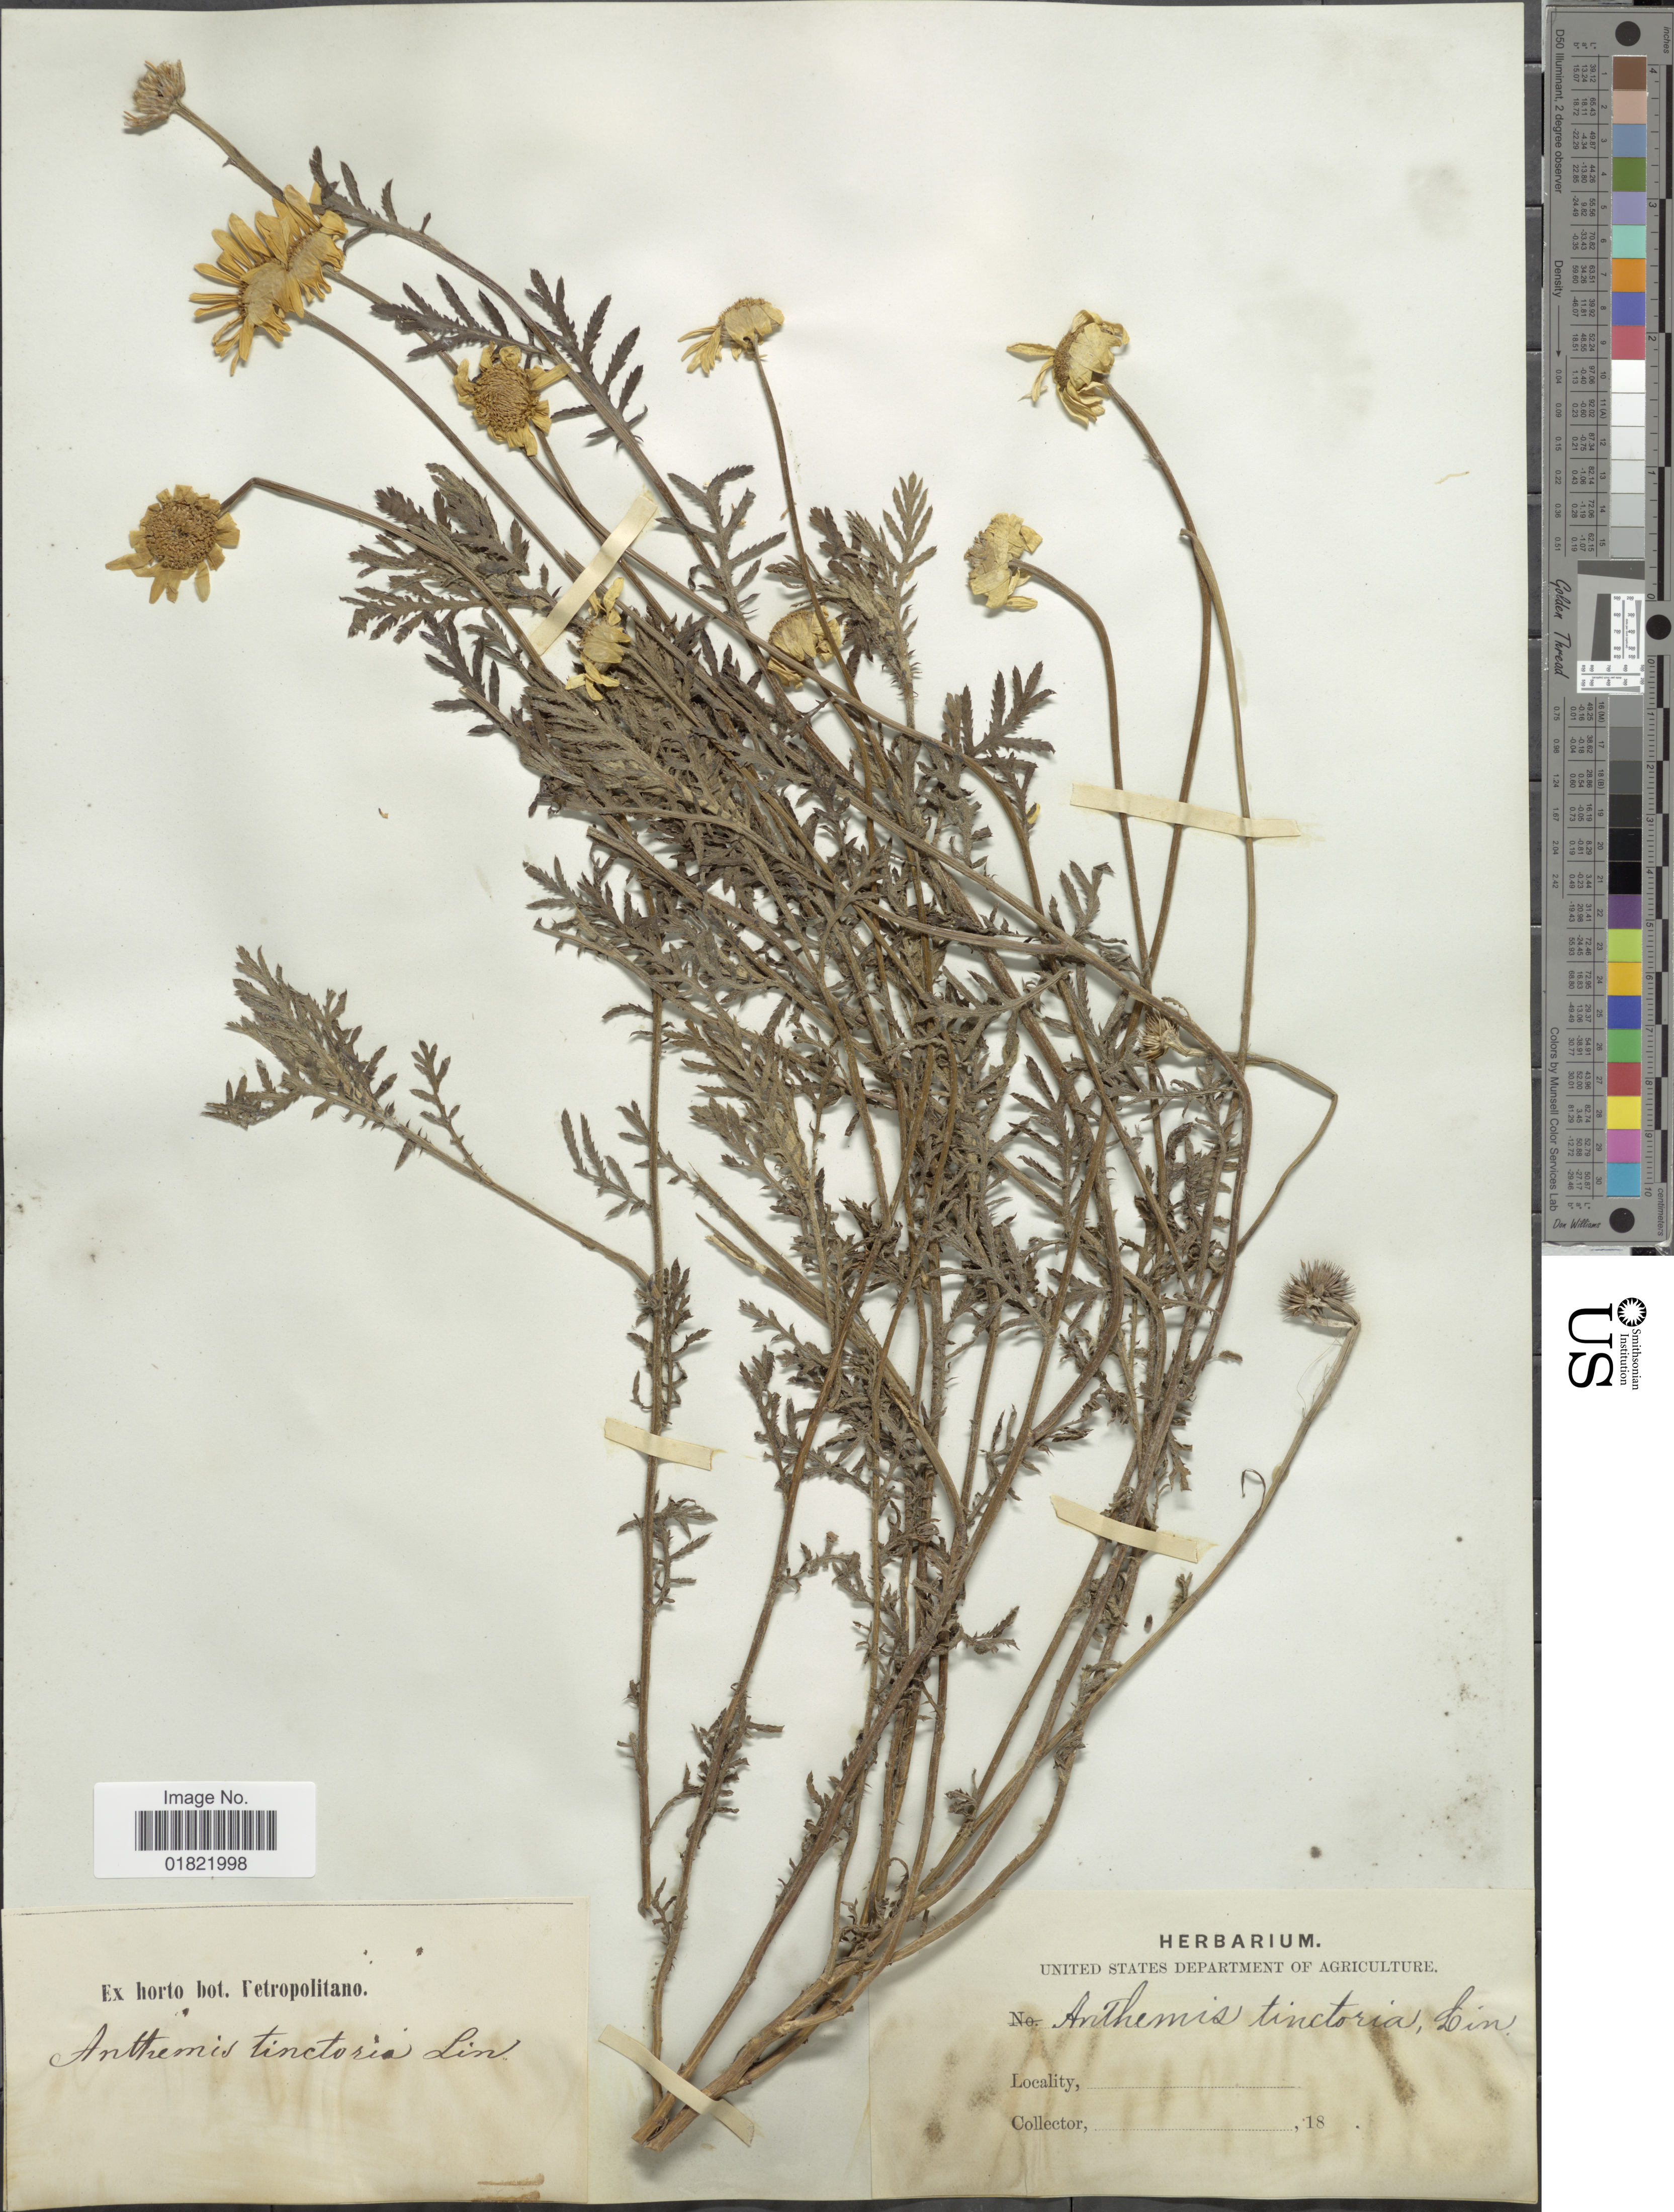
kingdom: Plantae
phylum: Tracheophyta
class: Magnoliopsida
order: Asterales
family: Asteraceae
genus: Anthemis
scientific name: Anthemis tinctoria 'Wargrave'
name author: L.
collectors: ex Horto Bot. Petropolitano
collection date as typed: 18